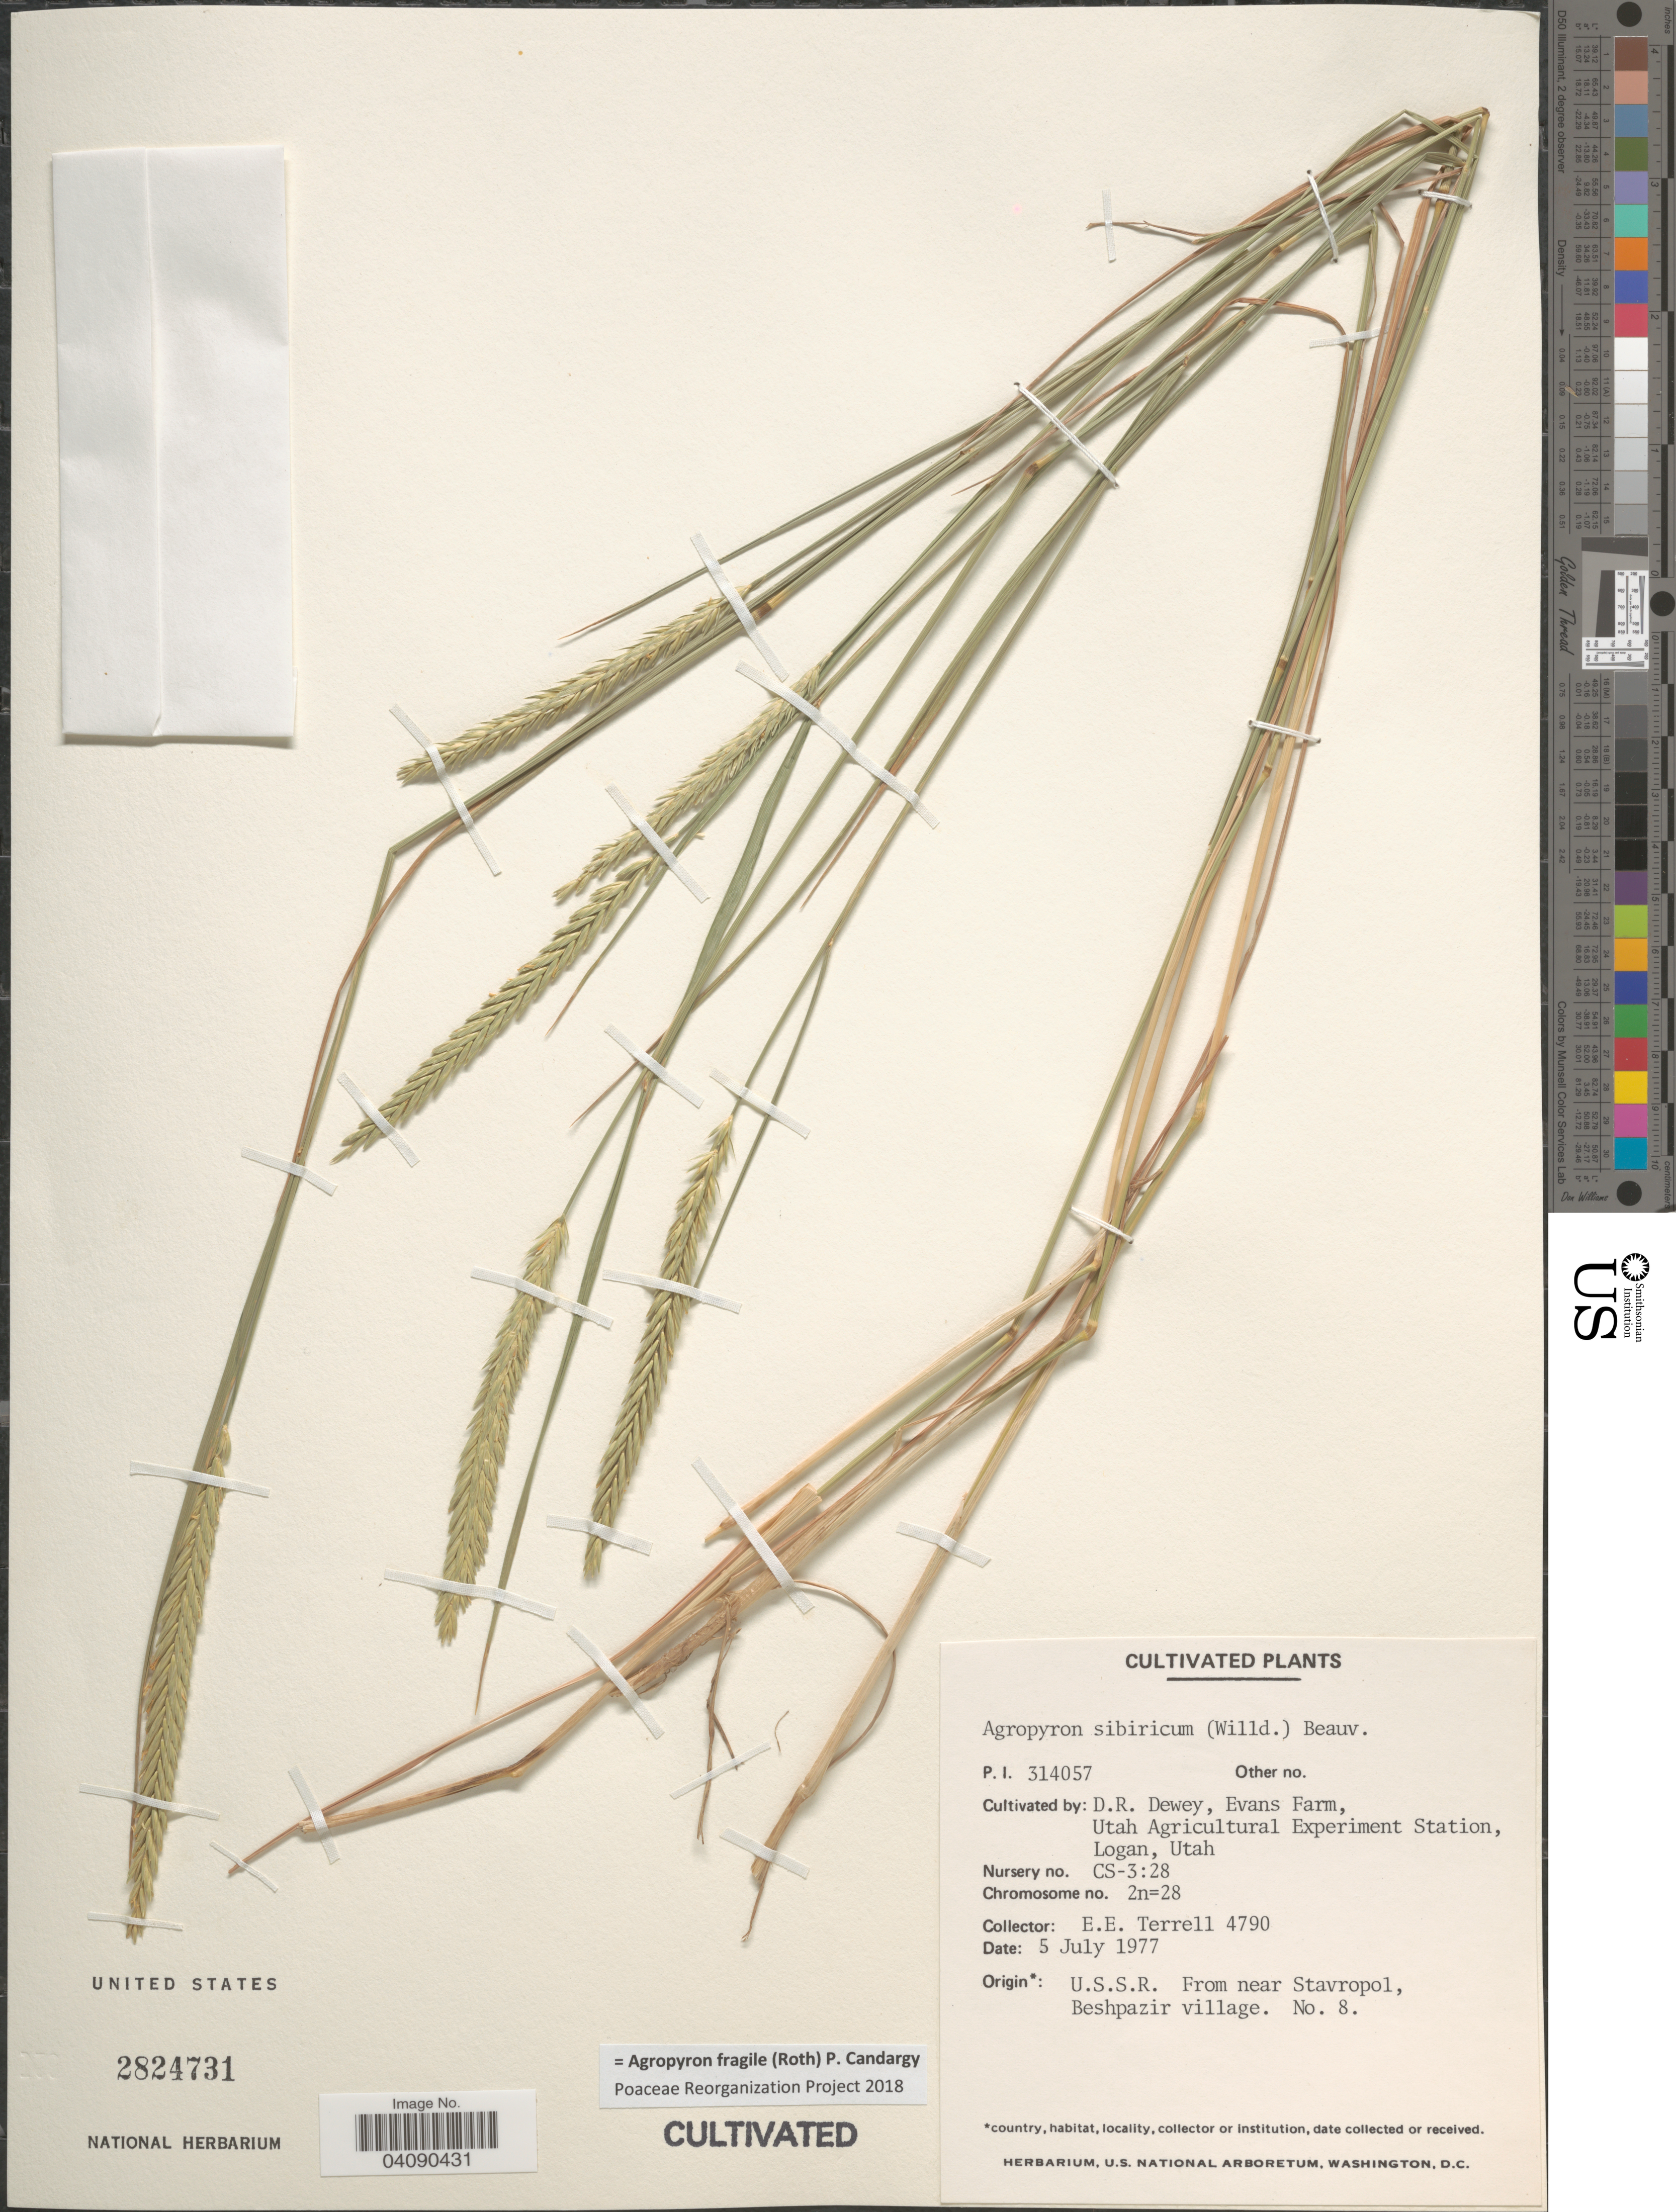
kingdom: Plantae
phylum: Tracheophyta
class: Liliopsida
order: Poales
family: Poaceae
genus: Agropyron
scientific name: Agropyron fragile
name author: (Roth) Candargy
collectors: E. E. Terrell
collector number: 4790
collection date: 1977-07-05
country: United States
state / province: Utah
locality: Evans Farm, Utah Agricultural Experiment Station, Logan. Nursery no. CS-3:28.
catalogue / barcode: US 2824731